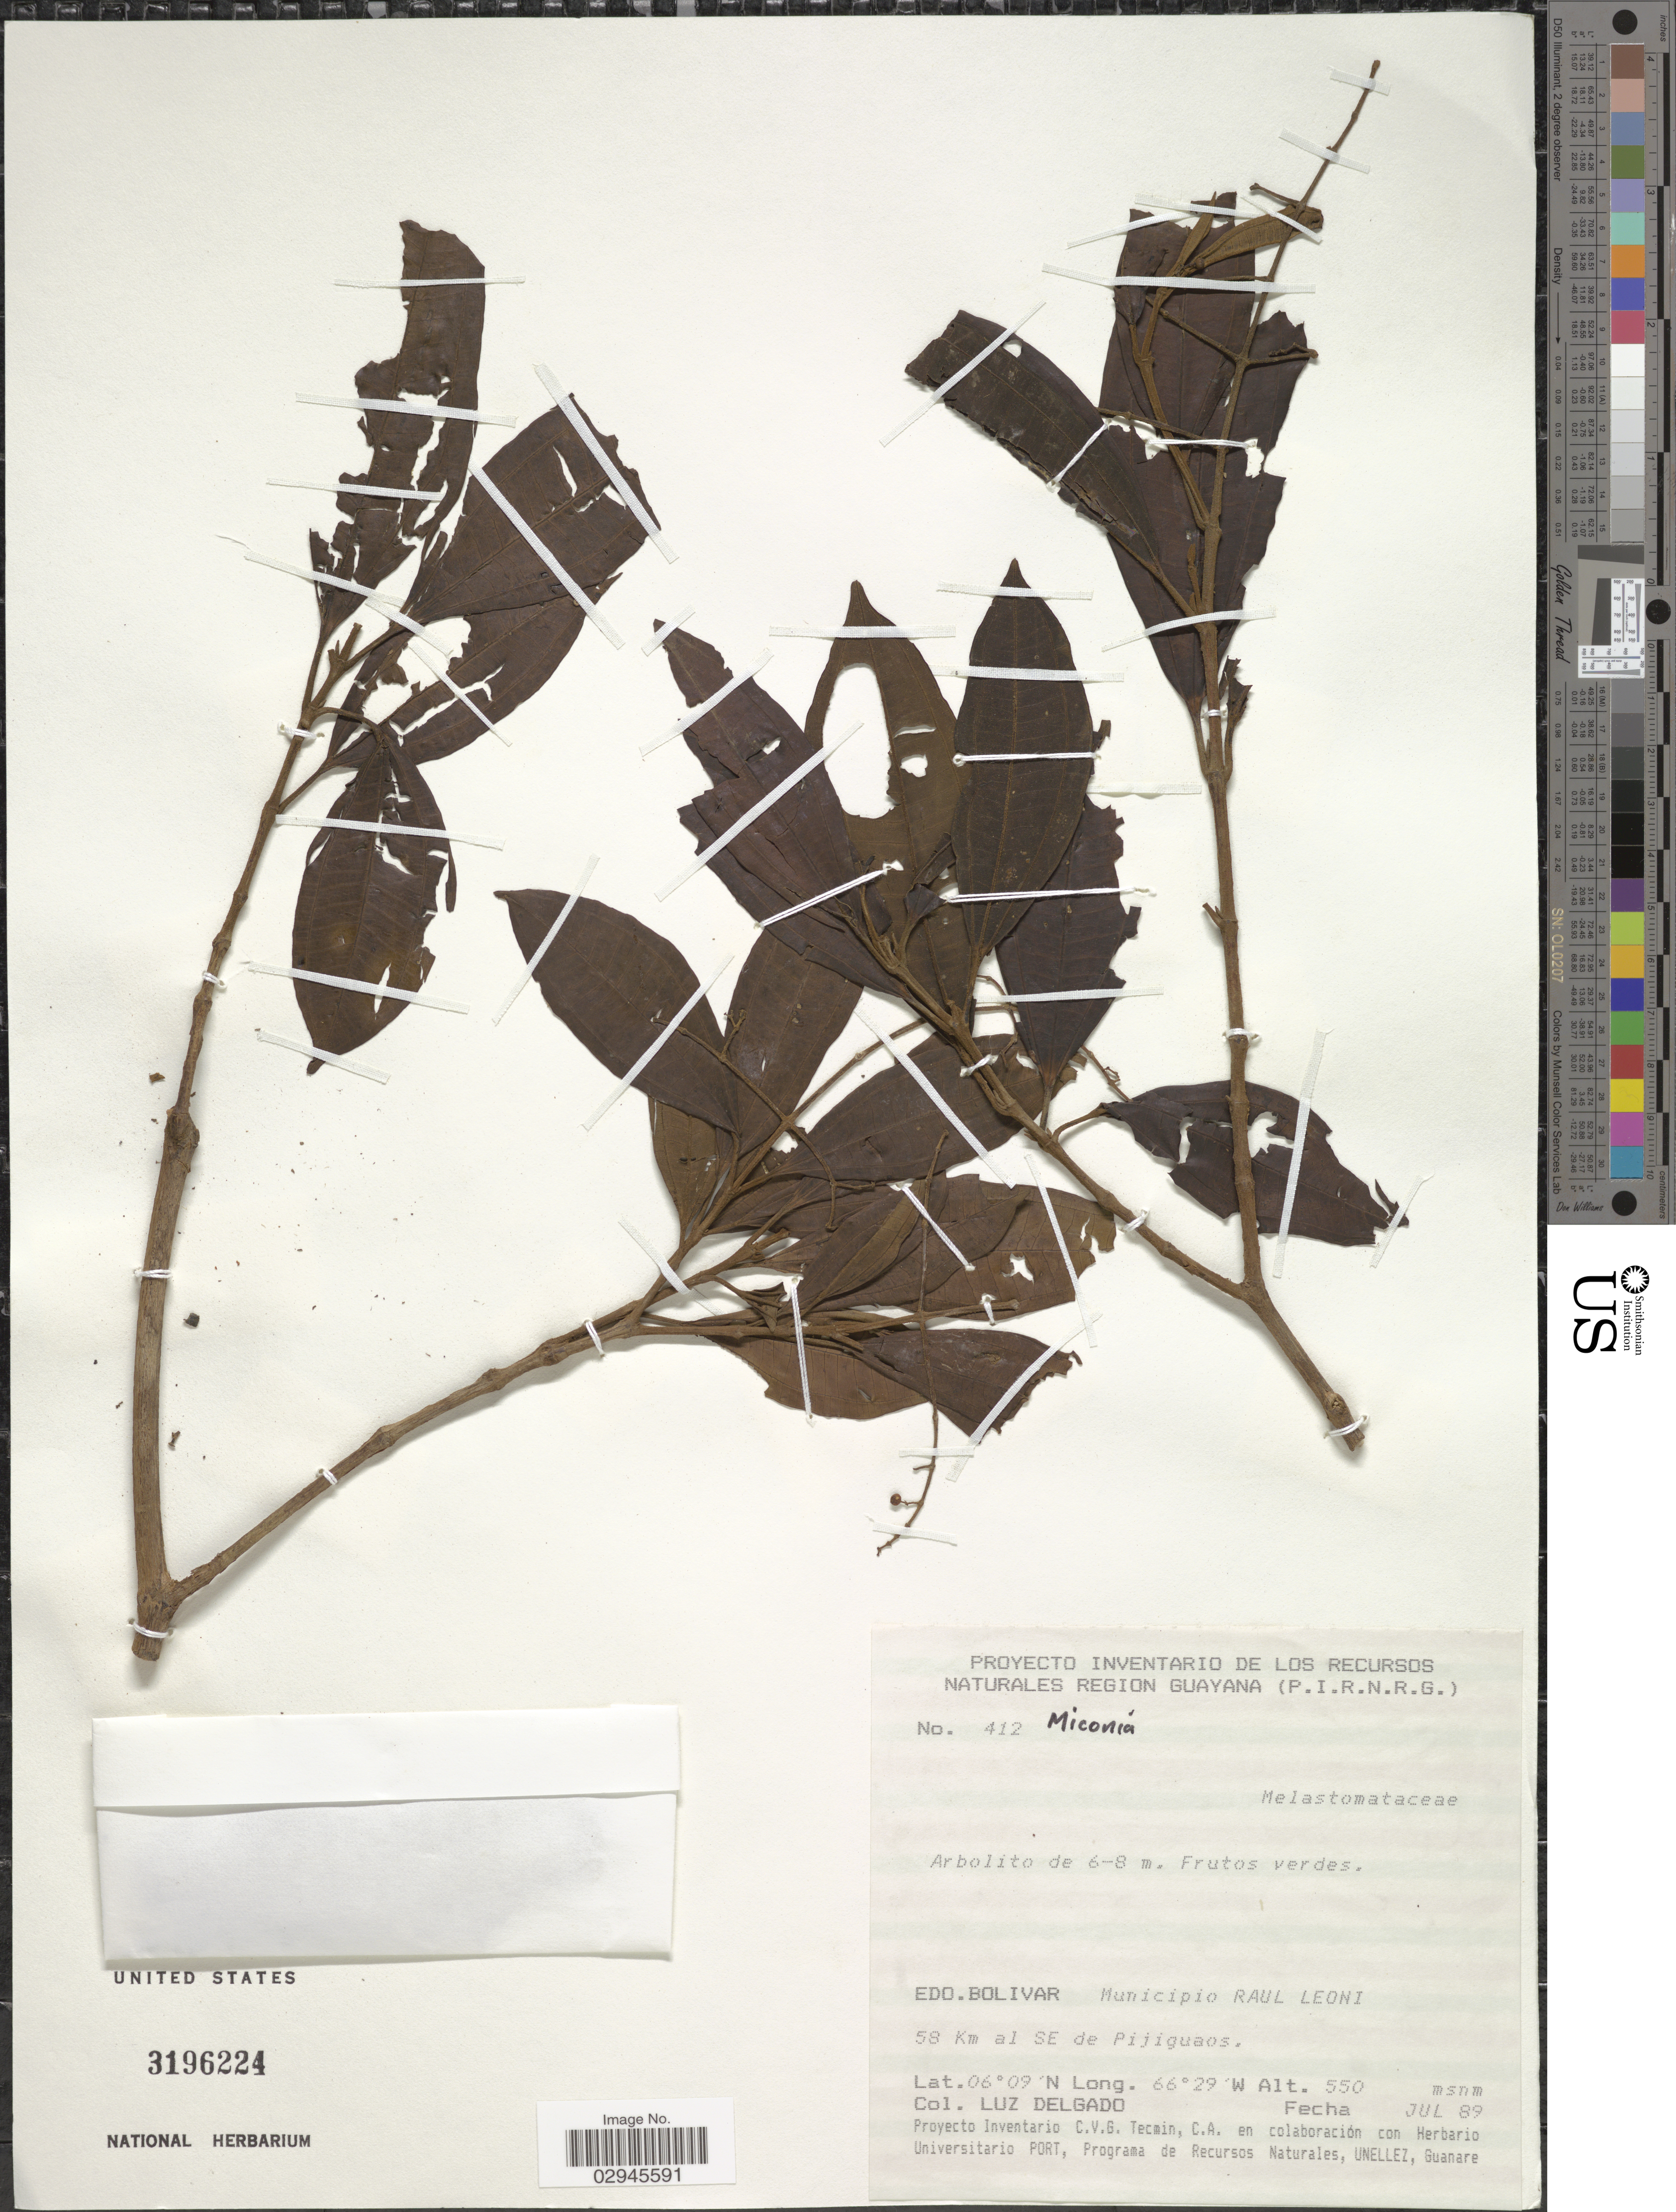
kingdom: Plantae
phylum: Tracheophyta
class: Magnoliopsida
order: Myrtales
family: Melastomataceae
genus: Miconia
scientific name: Miconia sp.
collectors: L. Delgado V.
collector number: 412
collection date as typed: Transcribed d/m/y: /7/89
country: Venezuela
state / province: Bolivar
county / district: Angostura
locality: Municipio Raúl Leoni [=Angostura]. 58 Km al SE de Pijiguaos.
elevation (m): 550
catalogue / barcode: US 3196224